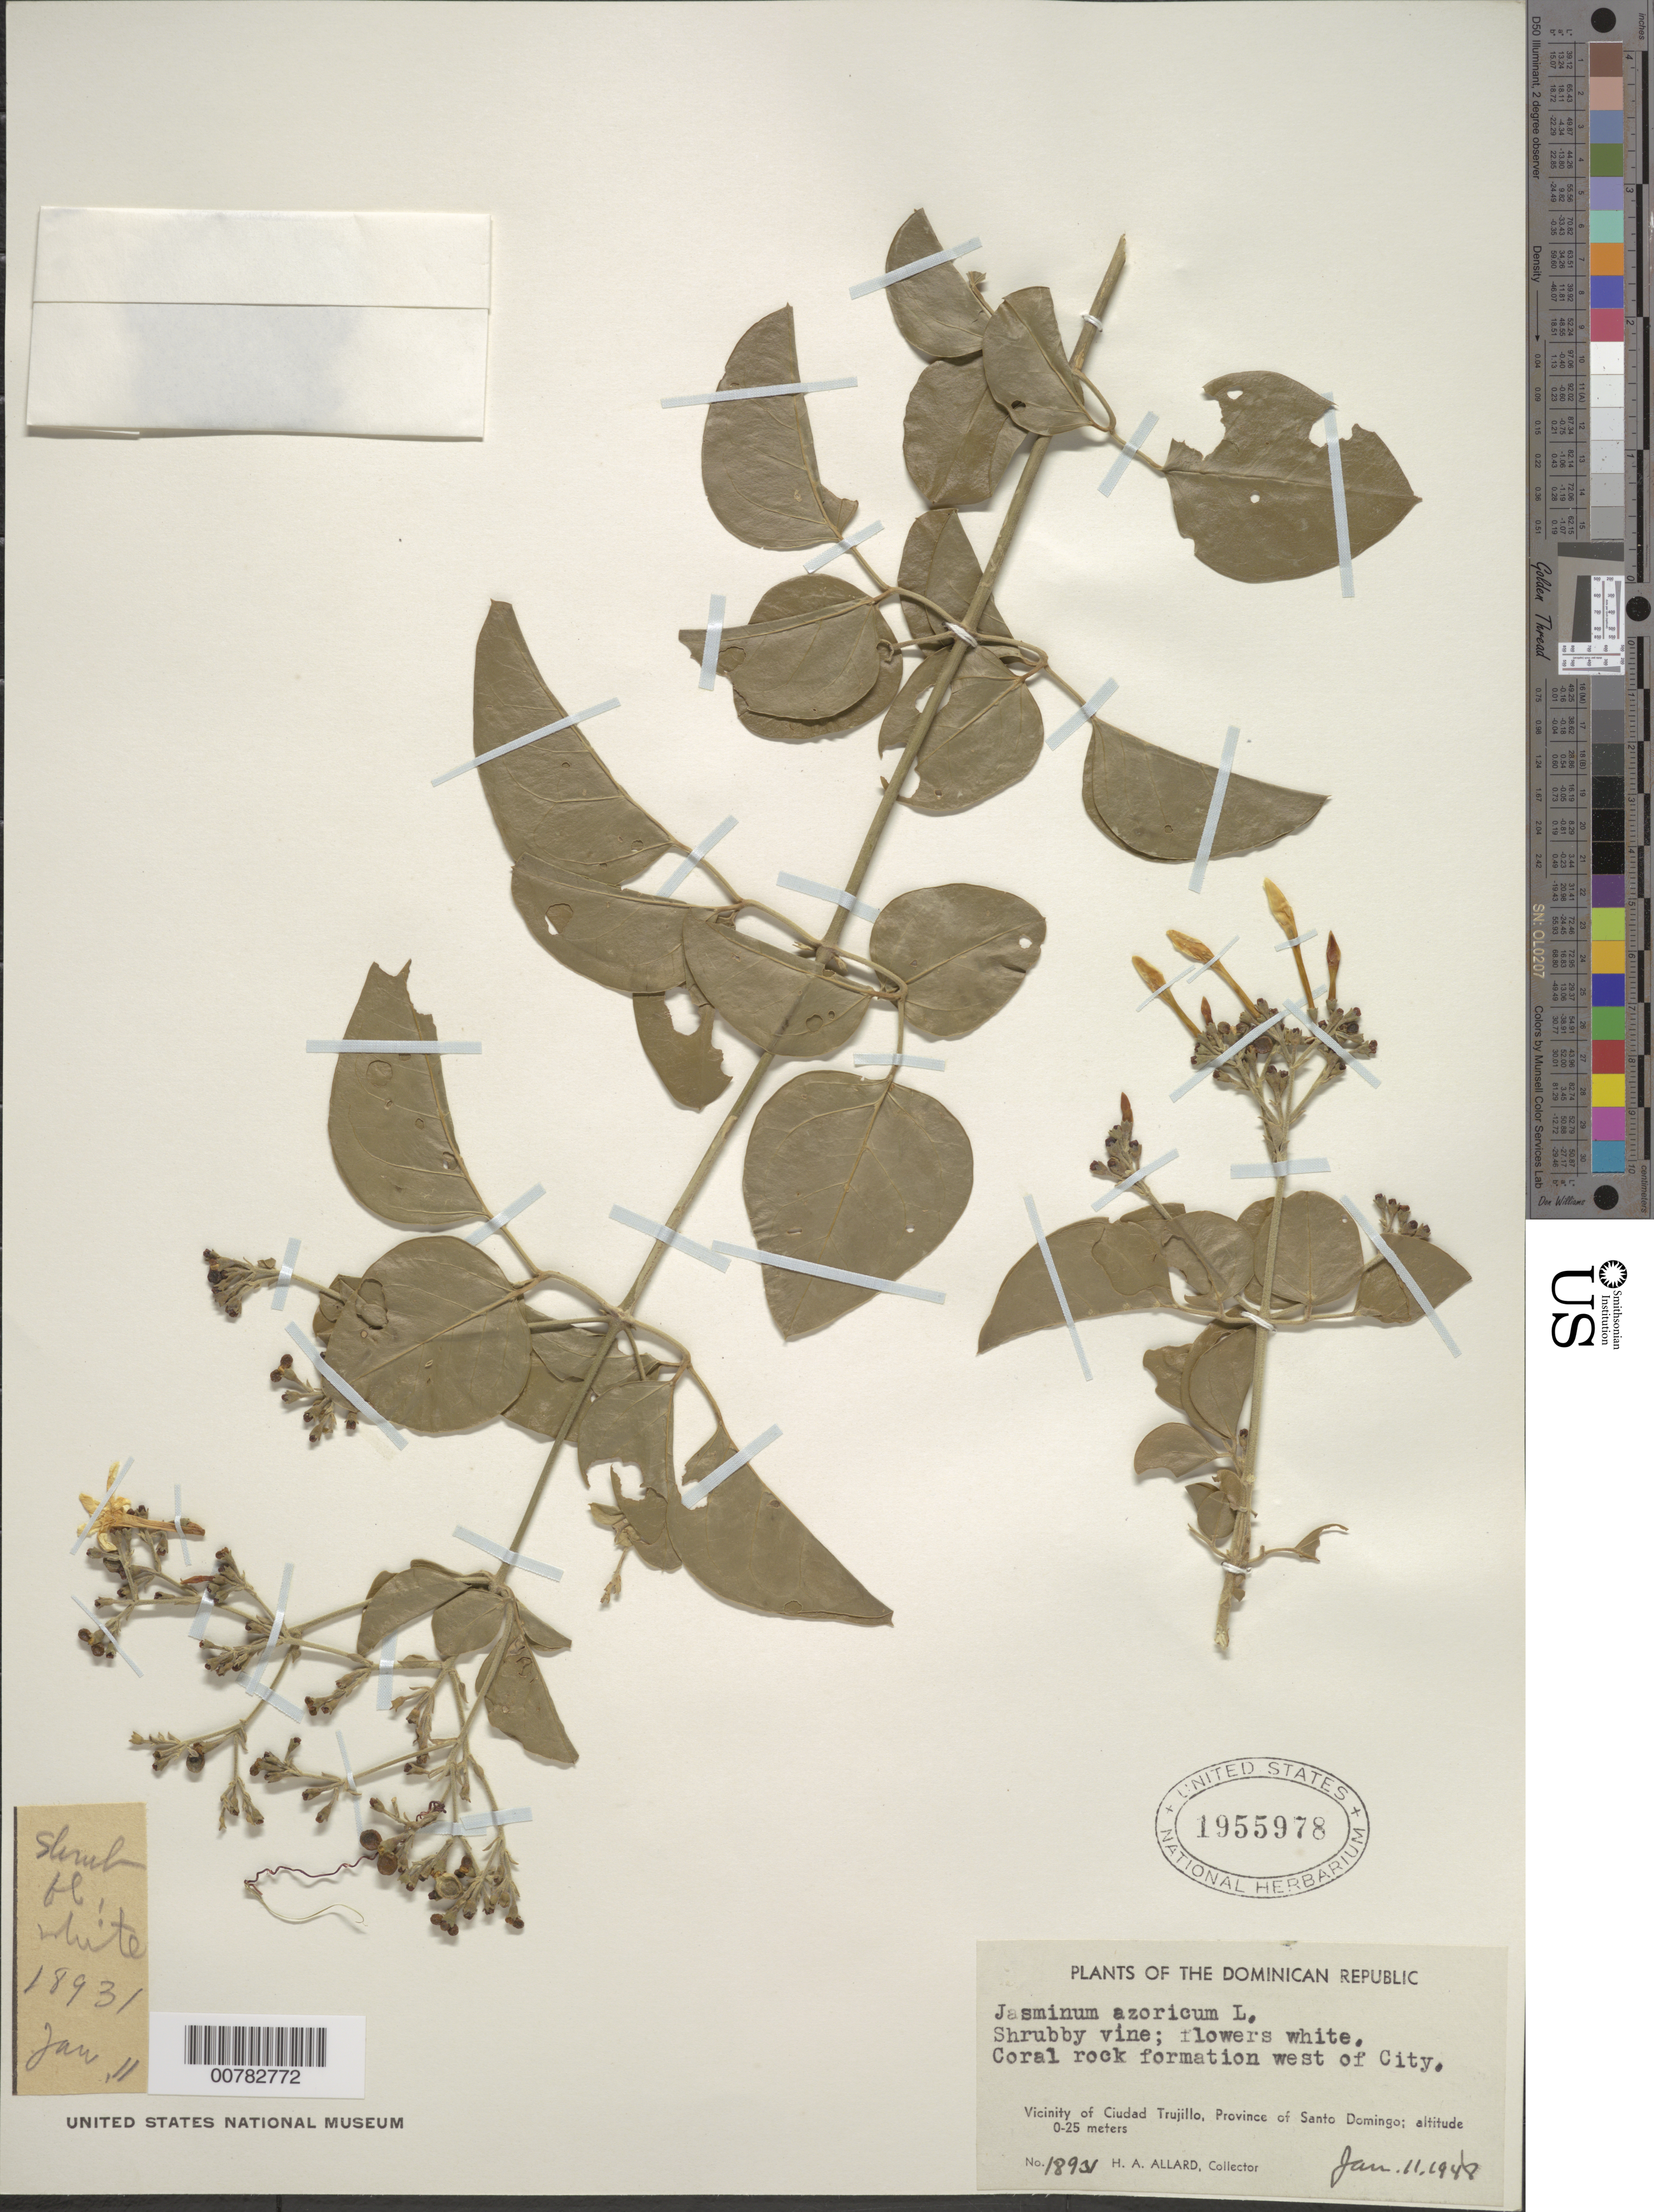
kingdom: Plantae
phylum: Tracheophyta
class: Magnoliopsida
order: Lamiales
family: Oleaceae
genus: Jasminum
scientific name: Jasminum fluminense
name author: Vell.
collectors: H. A. Allard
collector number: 18931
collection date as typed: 11 Jan 1948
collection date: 1948-01-11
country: Dominican Republic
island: Hispaniola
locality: Province of Santo Domingo, vicinity of Ciudad Trujillo, west of city.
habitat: Coral rock formation.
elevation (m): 0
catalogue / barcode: US 1955978